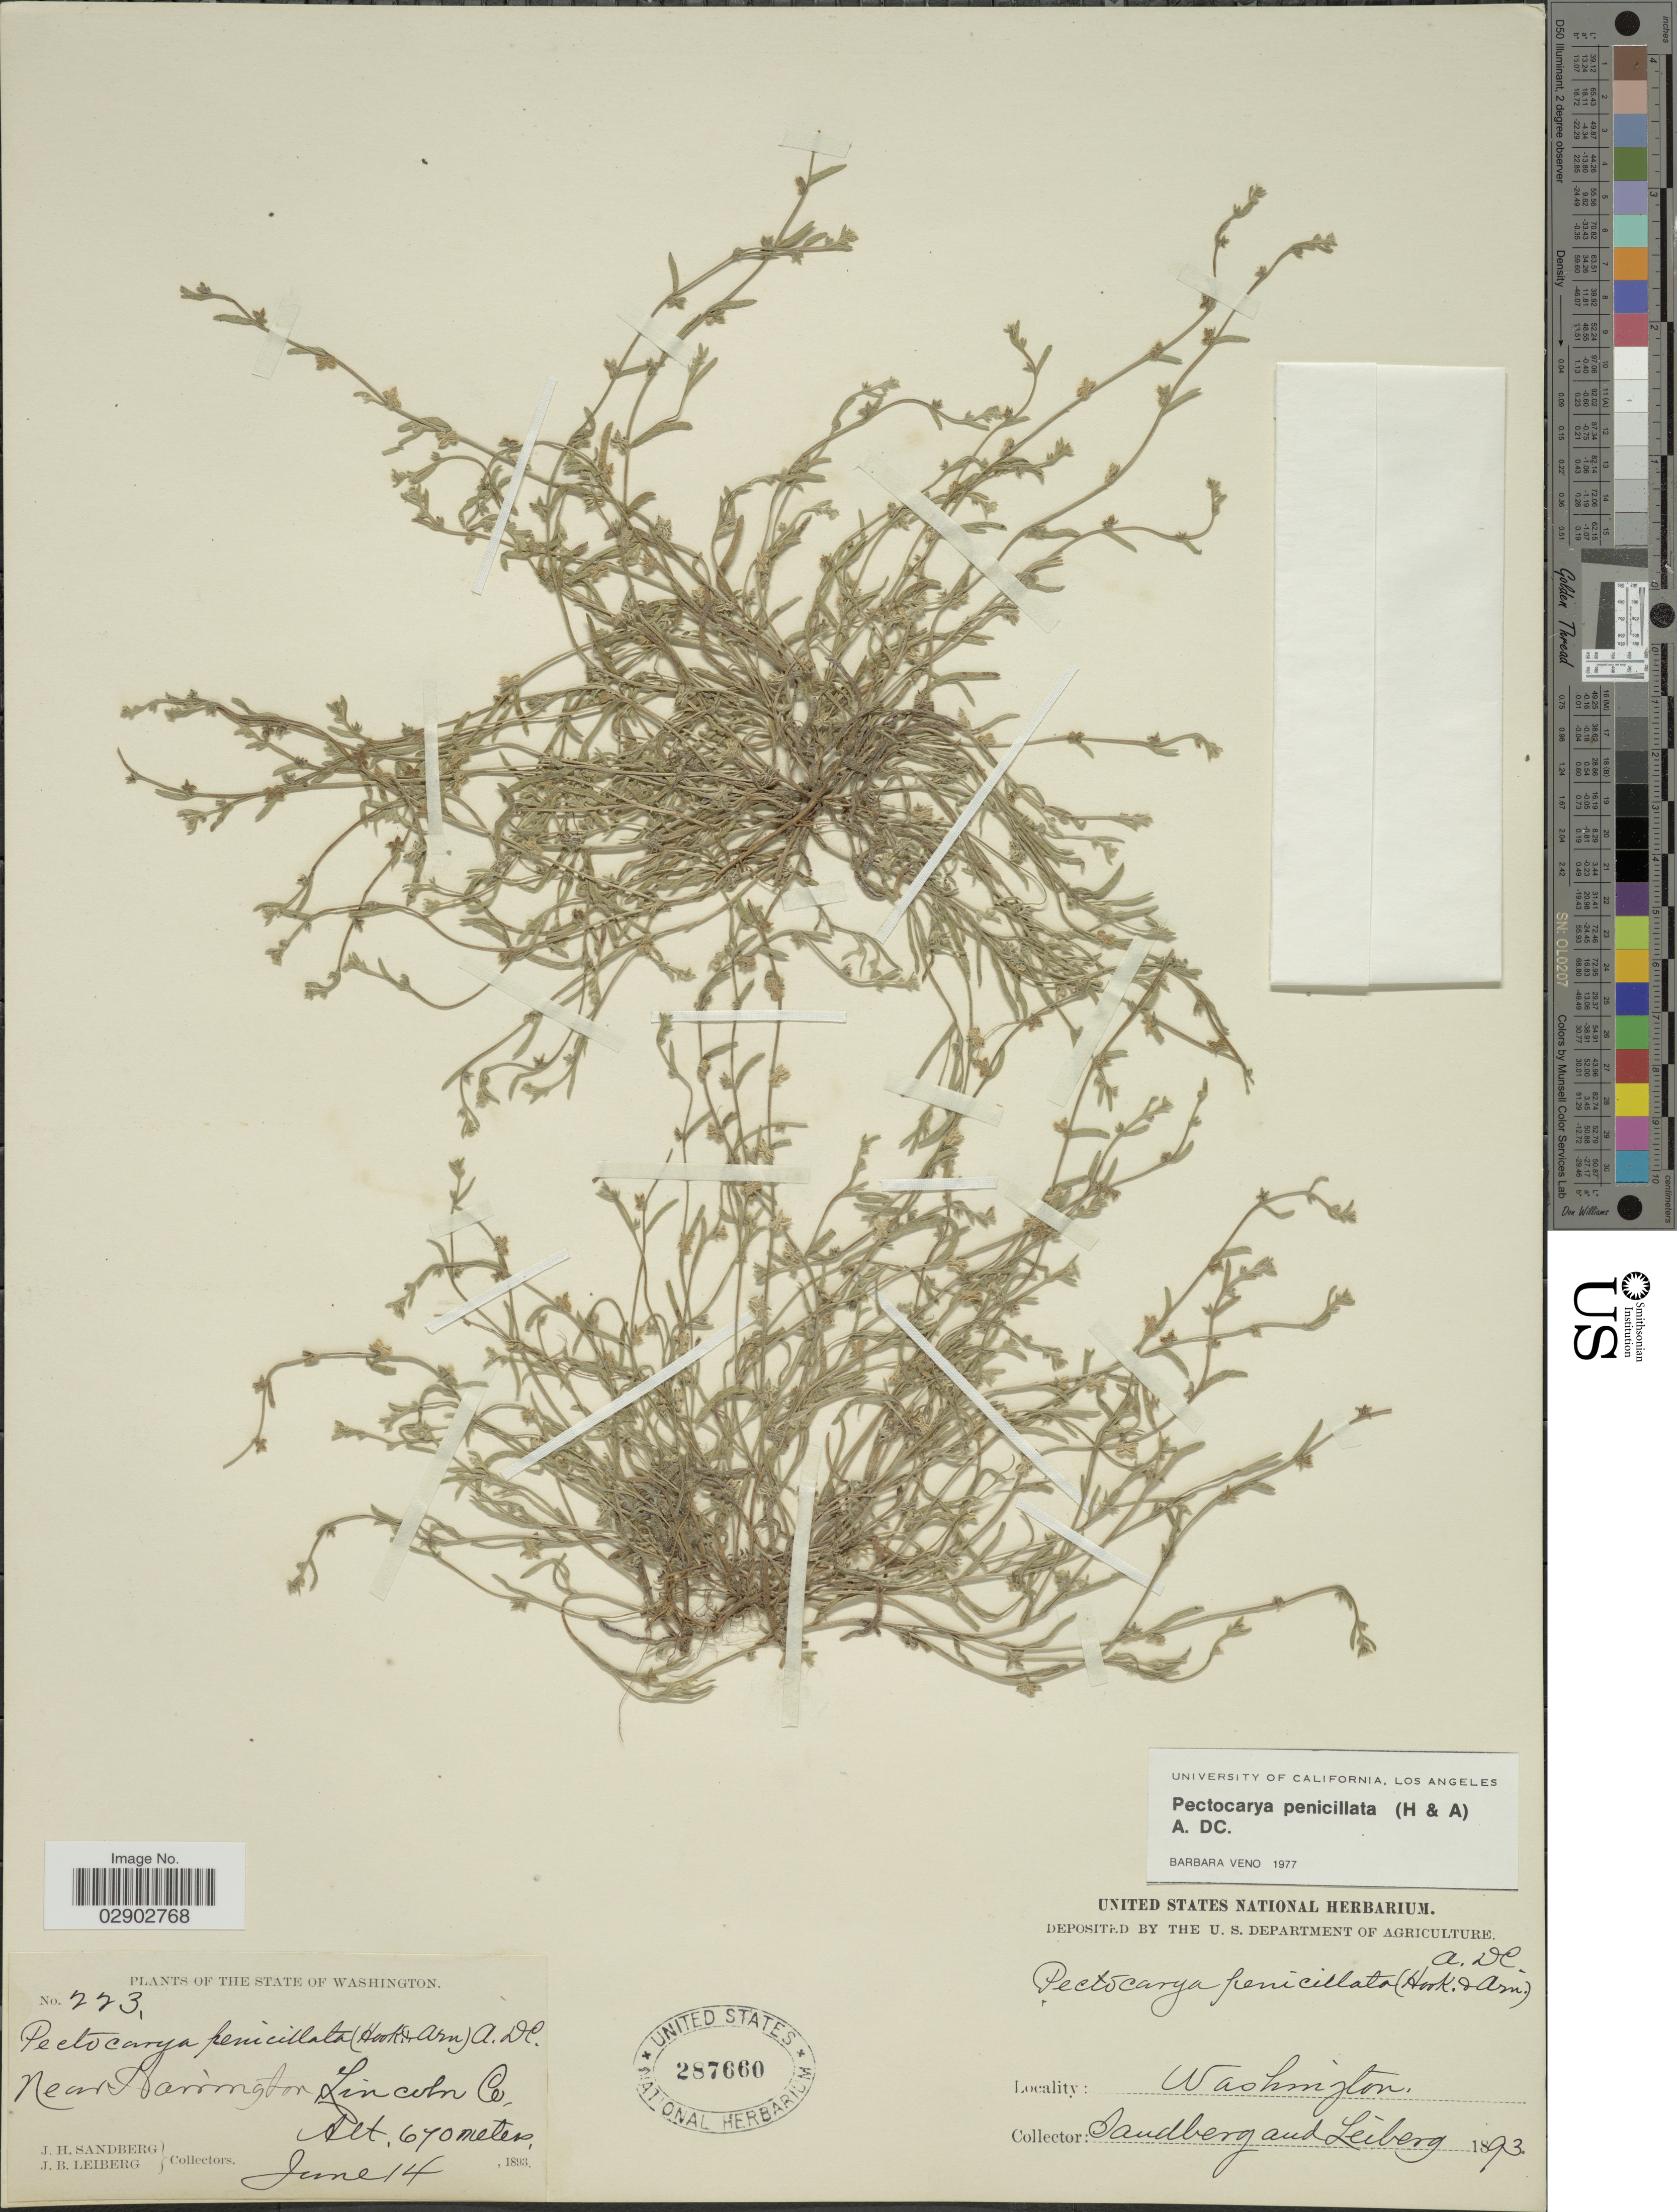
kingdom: Plantae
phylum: Tracheophyta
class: Magnoliopsida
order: Boraginales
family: Boraginaceae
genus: Pectocarya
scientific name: Pectocarya penicillata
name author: Hook. & Arn.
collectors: J. H. Sandberg & J. B. Leiberg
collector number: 223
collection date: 1893-06-14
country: United States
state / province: Washington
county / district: Lincoln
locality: Near Harrington, Lincoln Co.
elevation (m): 670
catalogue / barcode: US 287660